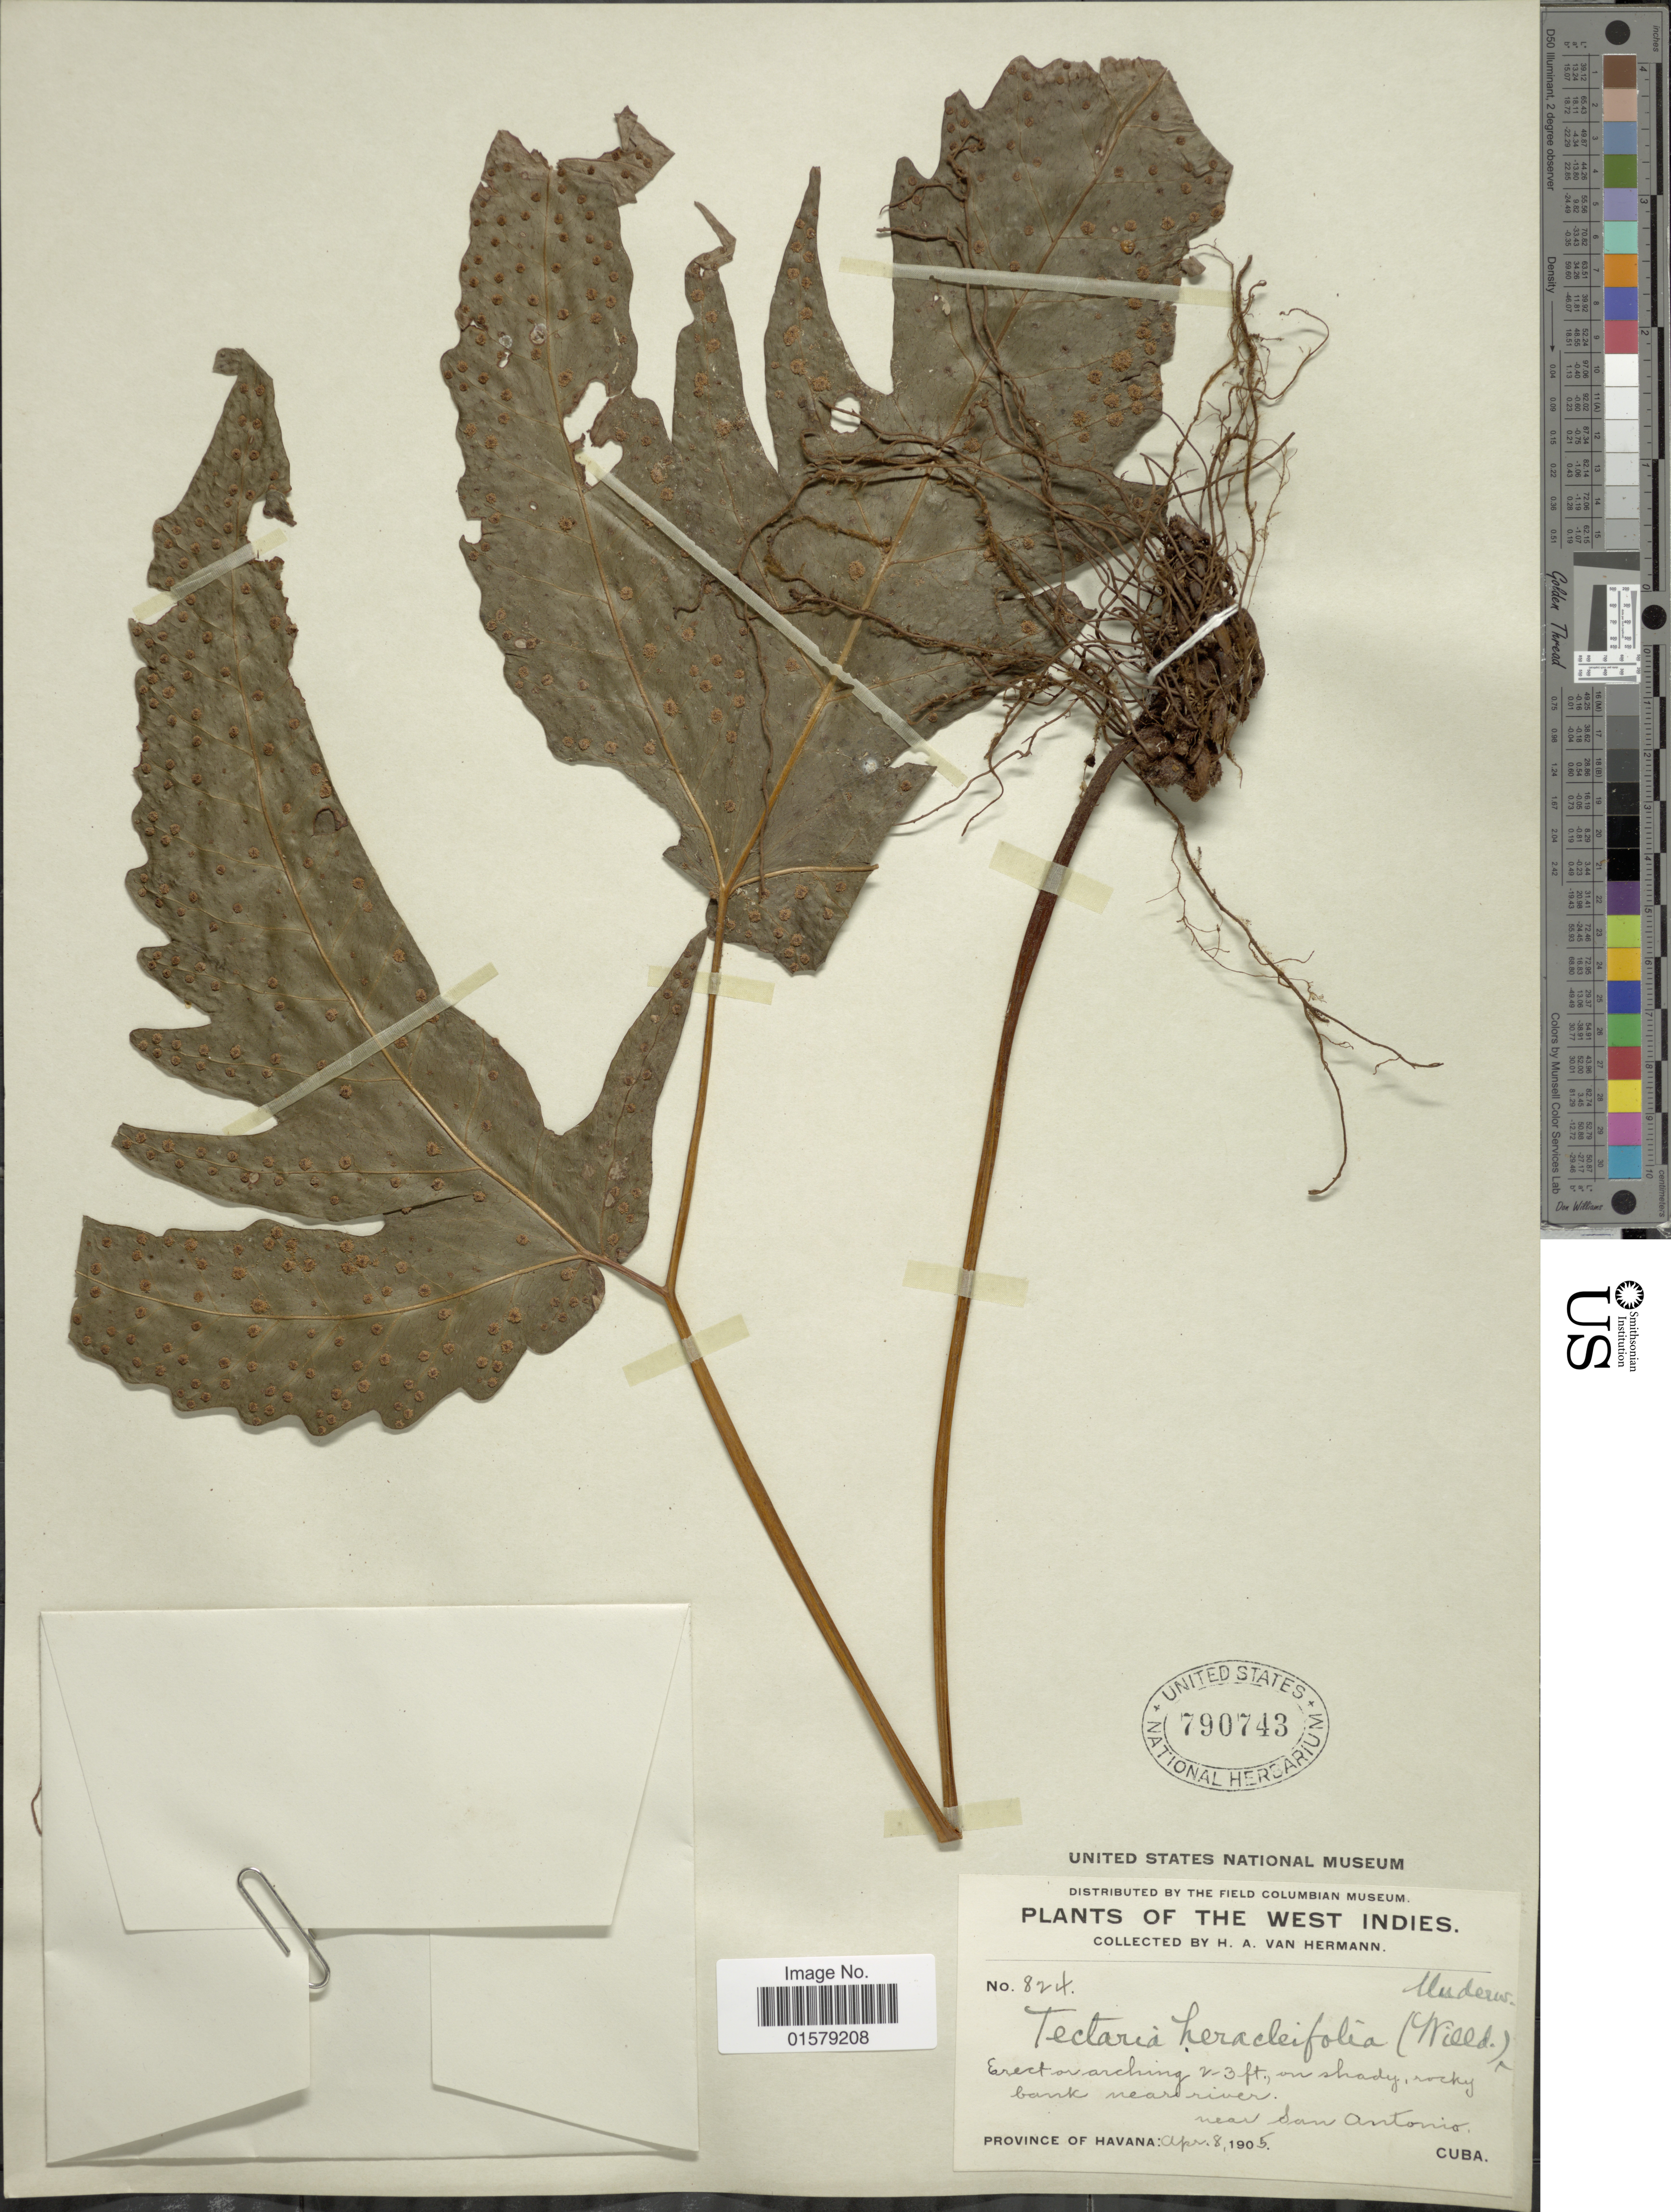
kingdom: Plantae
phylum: Tracheophyta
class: Polypodiopsida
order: Polypodiales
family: Tectariaceae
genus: Tectaria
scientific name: Tectaria heracleifolia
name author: (Willd.) Underw.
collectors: H. A. Van Hermann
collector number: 824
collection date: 1905-04-08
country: Cuba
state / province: La Habana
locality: Near river, near San Antonio, province of Havana.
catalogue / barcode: US 790743